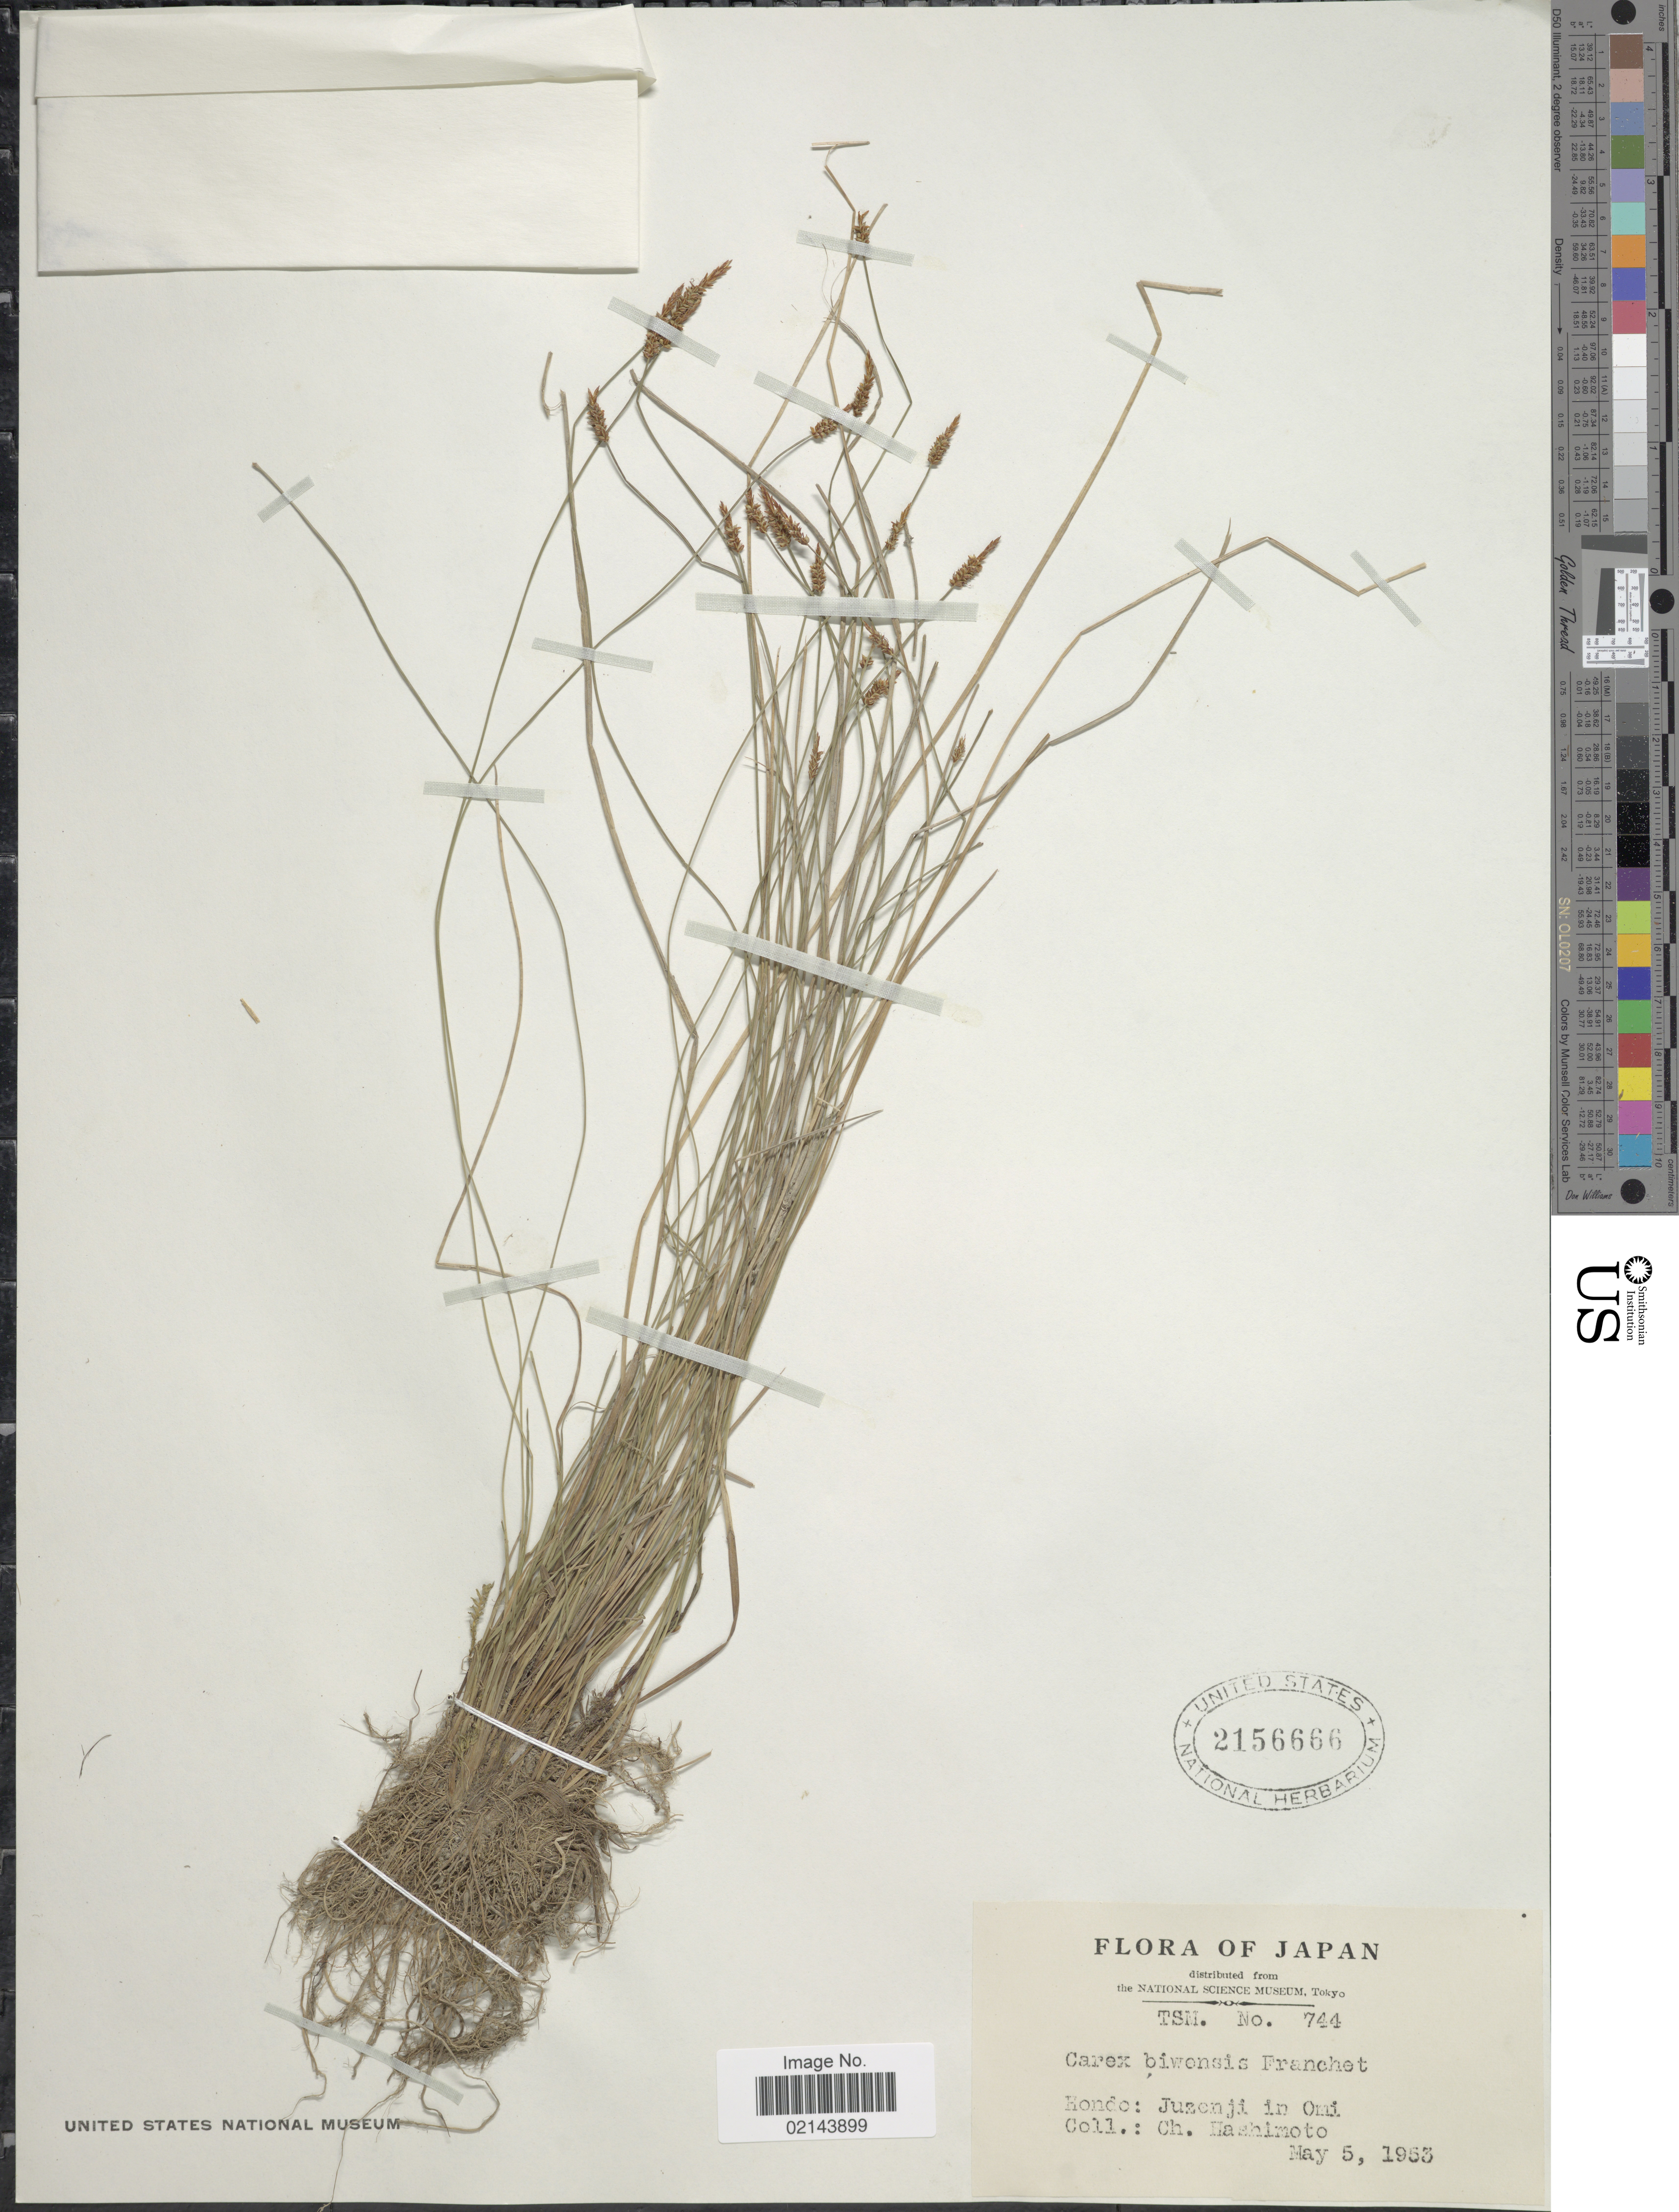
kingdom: Plantae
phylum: Tracheophyta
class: Liliopsida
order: Poales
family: Cyperaceae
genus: Carex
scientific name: Carex biwensis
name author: Franch.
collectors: C. Hashimoto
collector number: TSM 744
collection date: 1953-05-05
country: Japan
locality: Hondo: Juzenji in Omi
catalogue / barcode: US 2156666